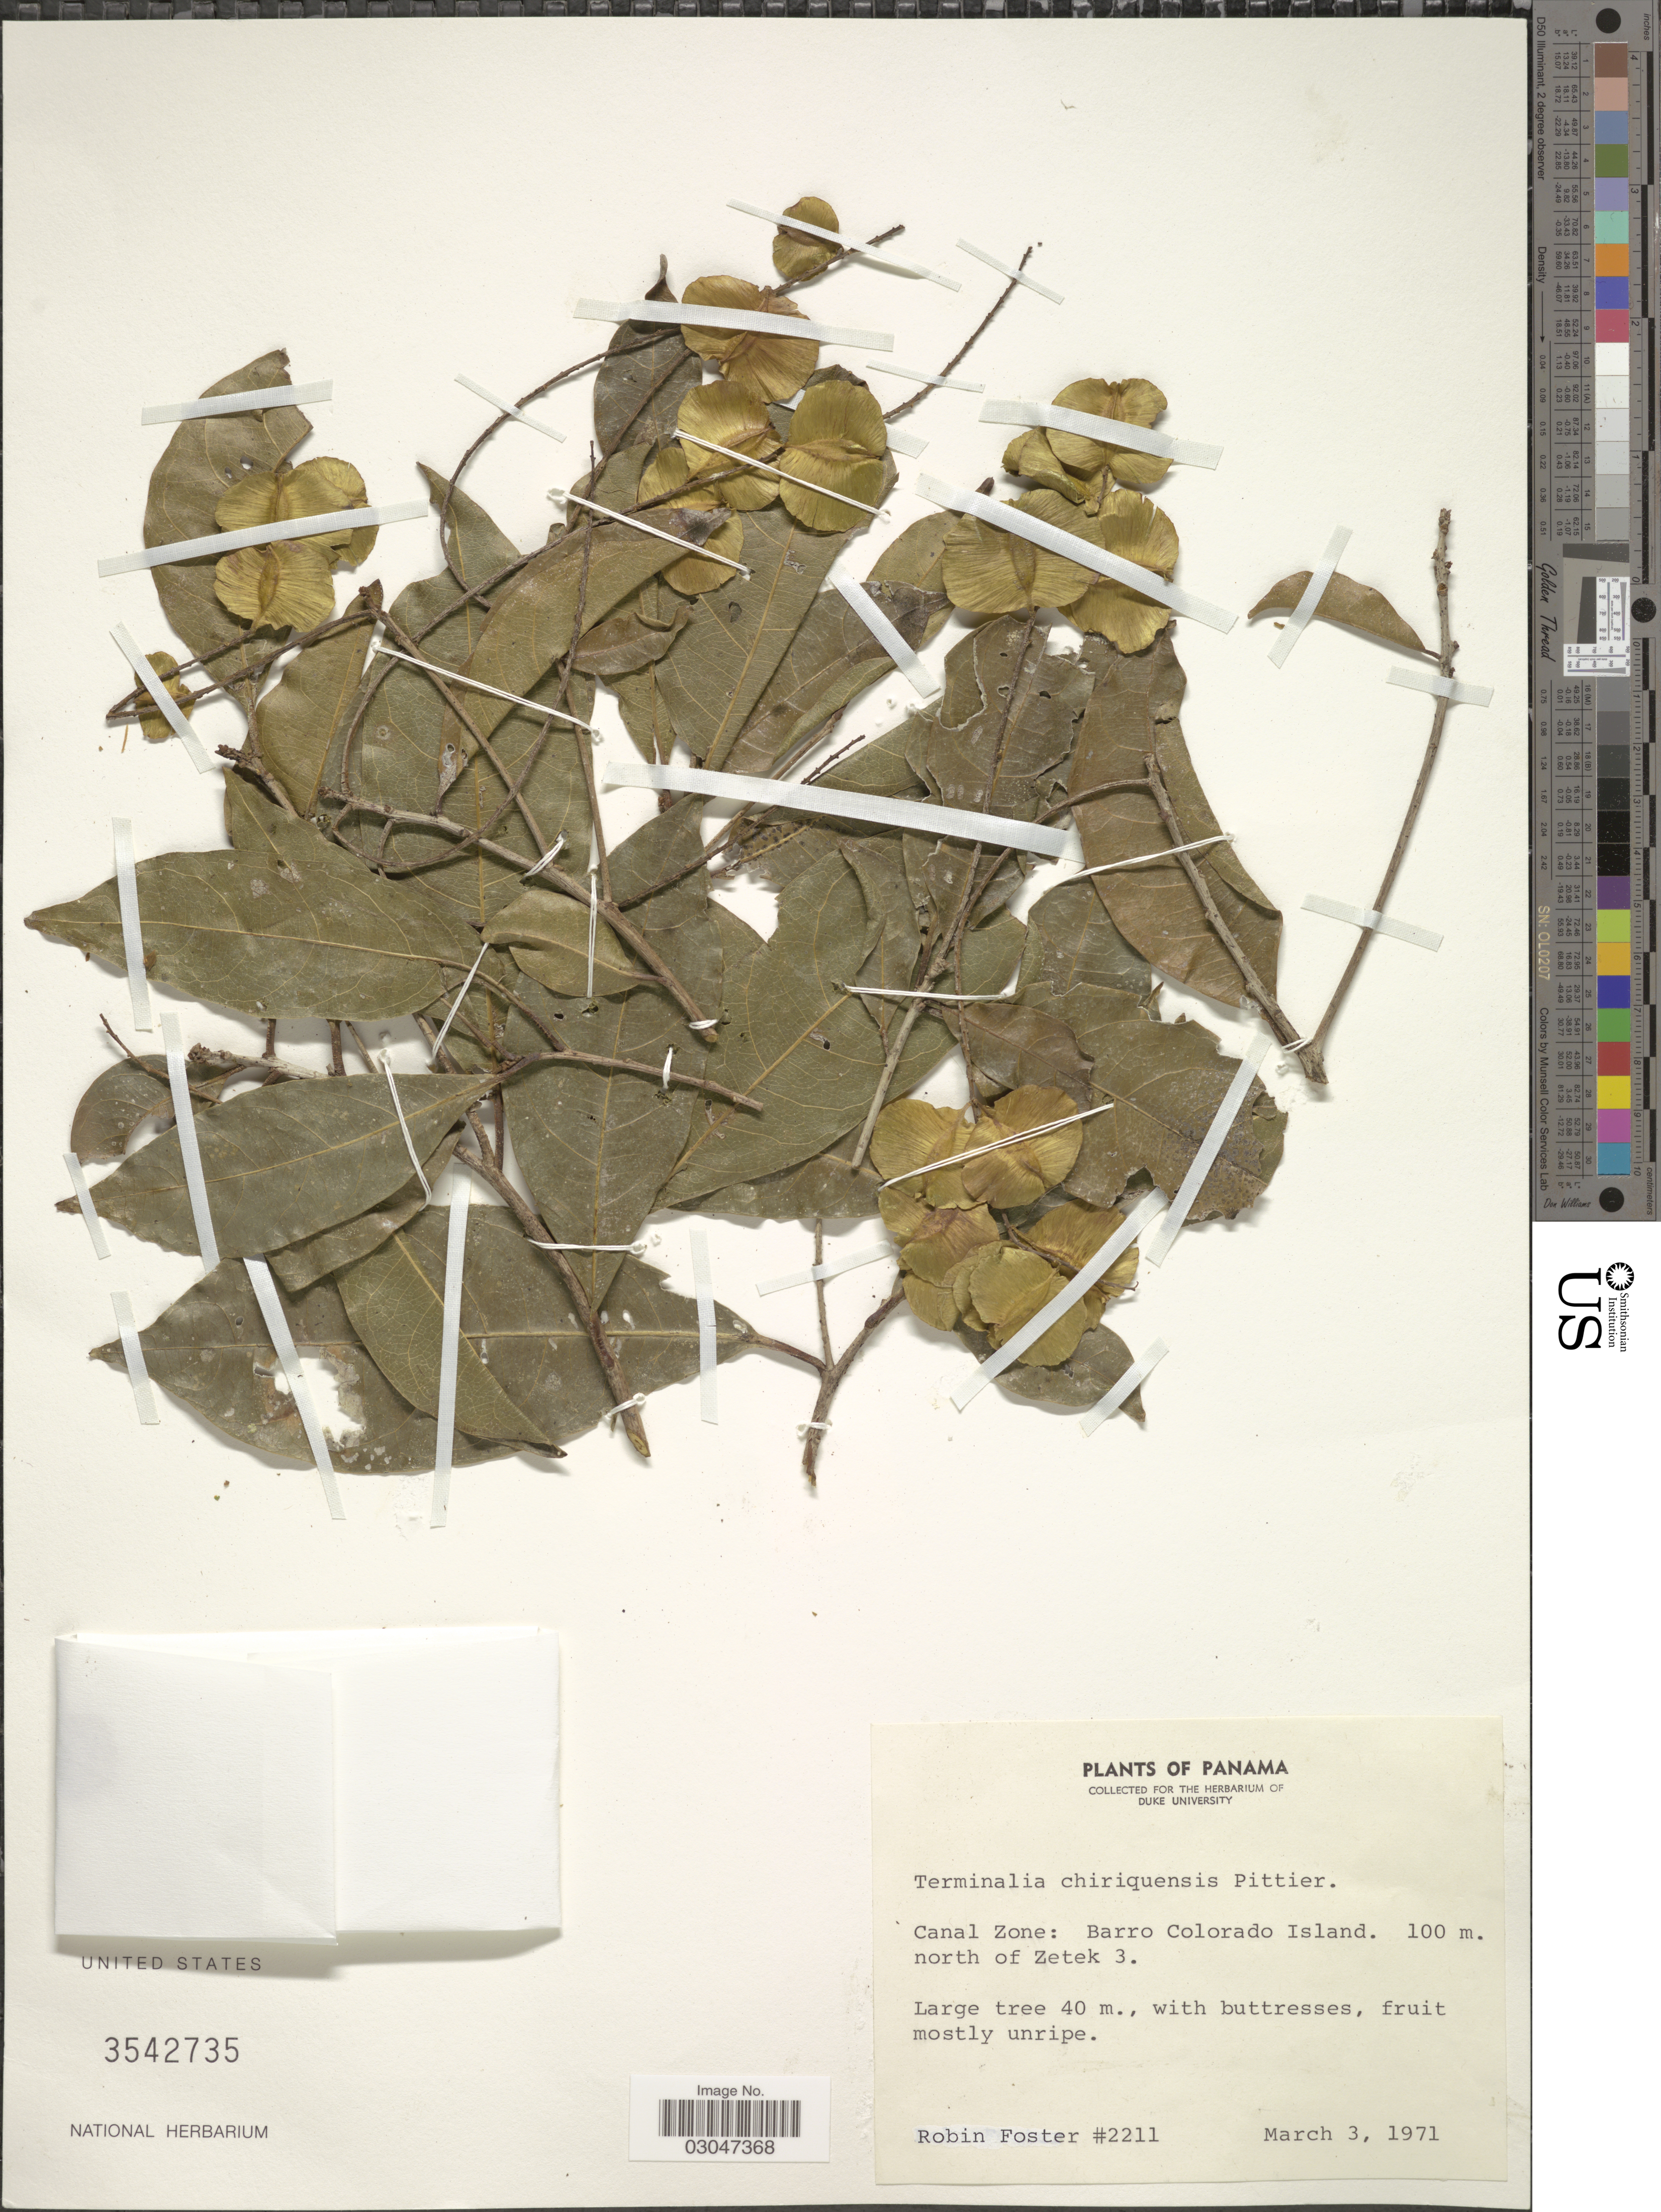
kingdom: Plantae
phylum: Tracheophyta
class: Magnoliopsida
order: Myrtales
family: Combretaceae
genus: Terminalia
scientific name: Terminalia oblonga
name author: (Ruiz & Pav.) Steud.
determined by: Alwan, A. R.; Stace, C. A.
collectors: R. B. Foster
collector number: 2211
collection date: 1971-03-03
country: Panama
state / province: Panamá Oeste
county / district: Canal Zone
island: Barro Colorado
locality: Camal Zone: Barro Colorado Island. north of Zetek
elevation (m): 100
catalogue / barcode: US 3542735